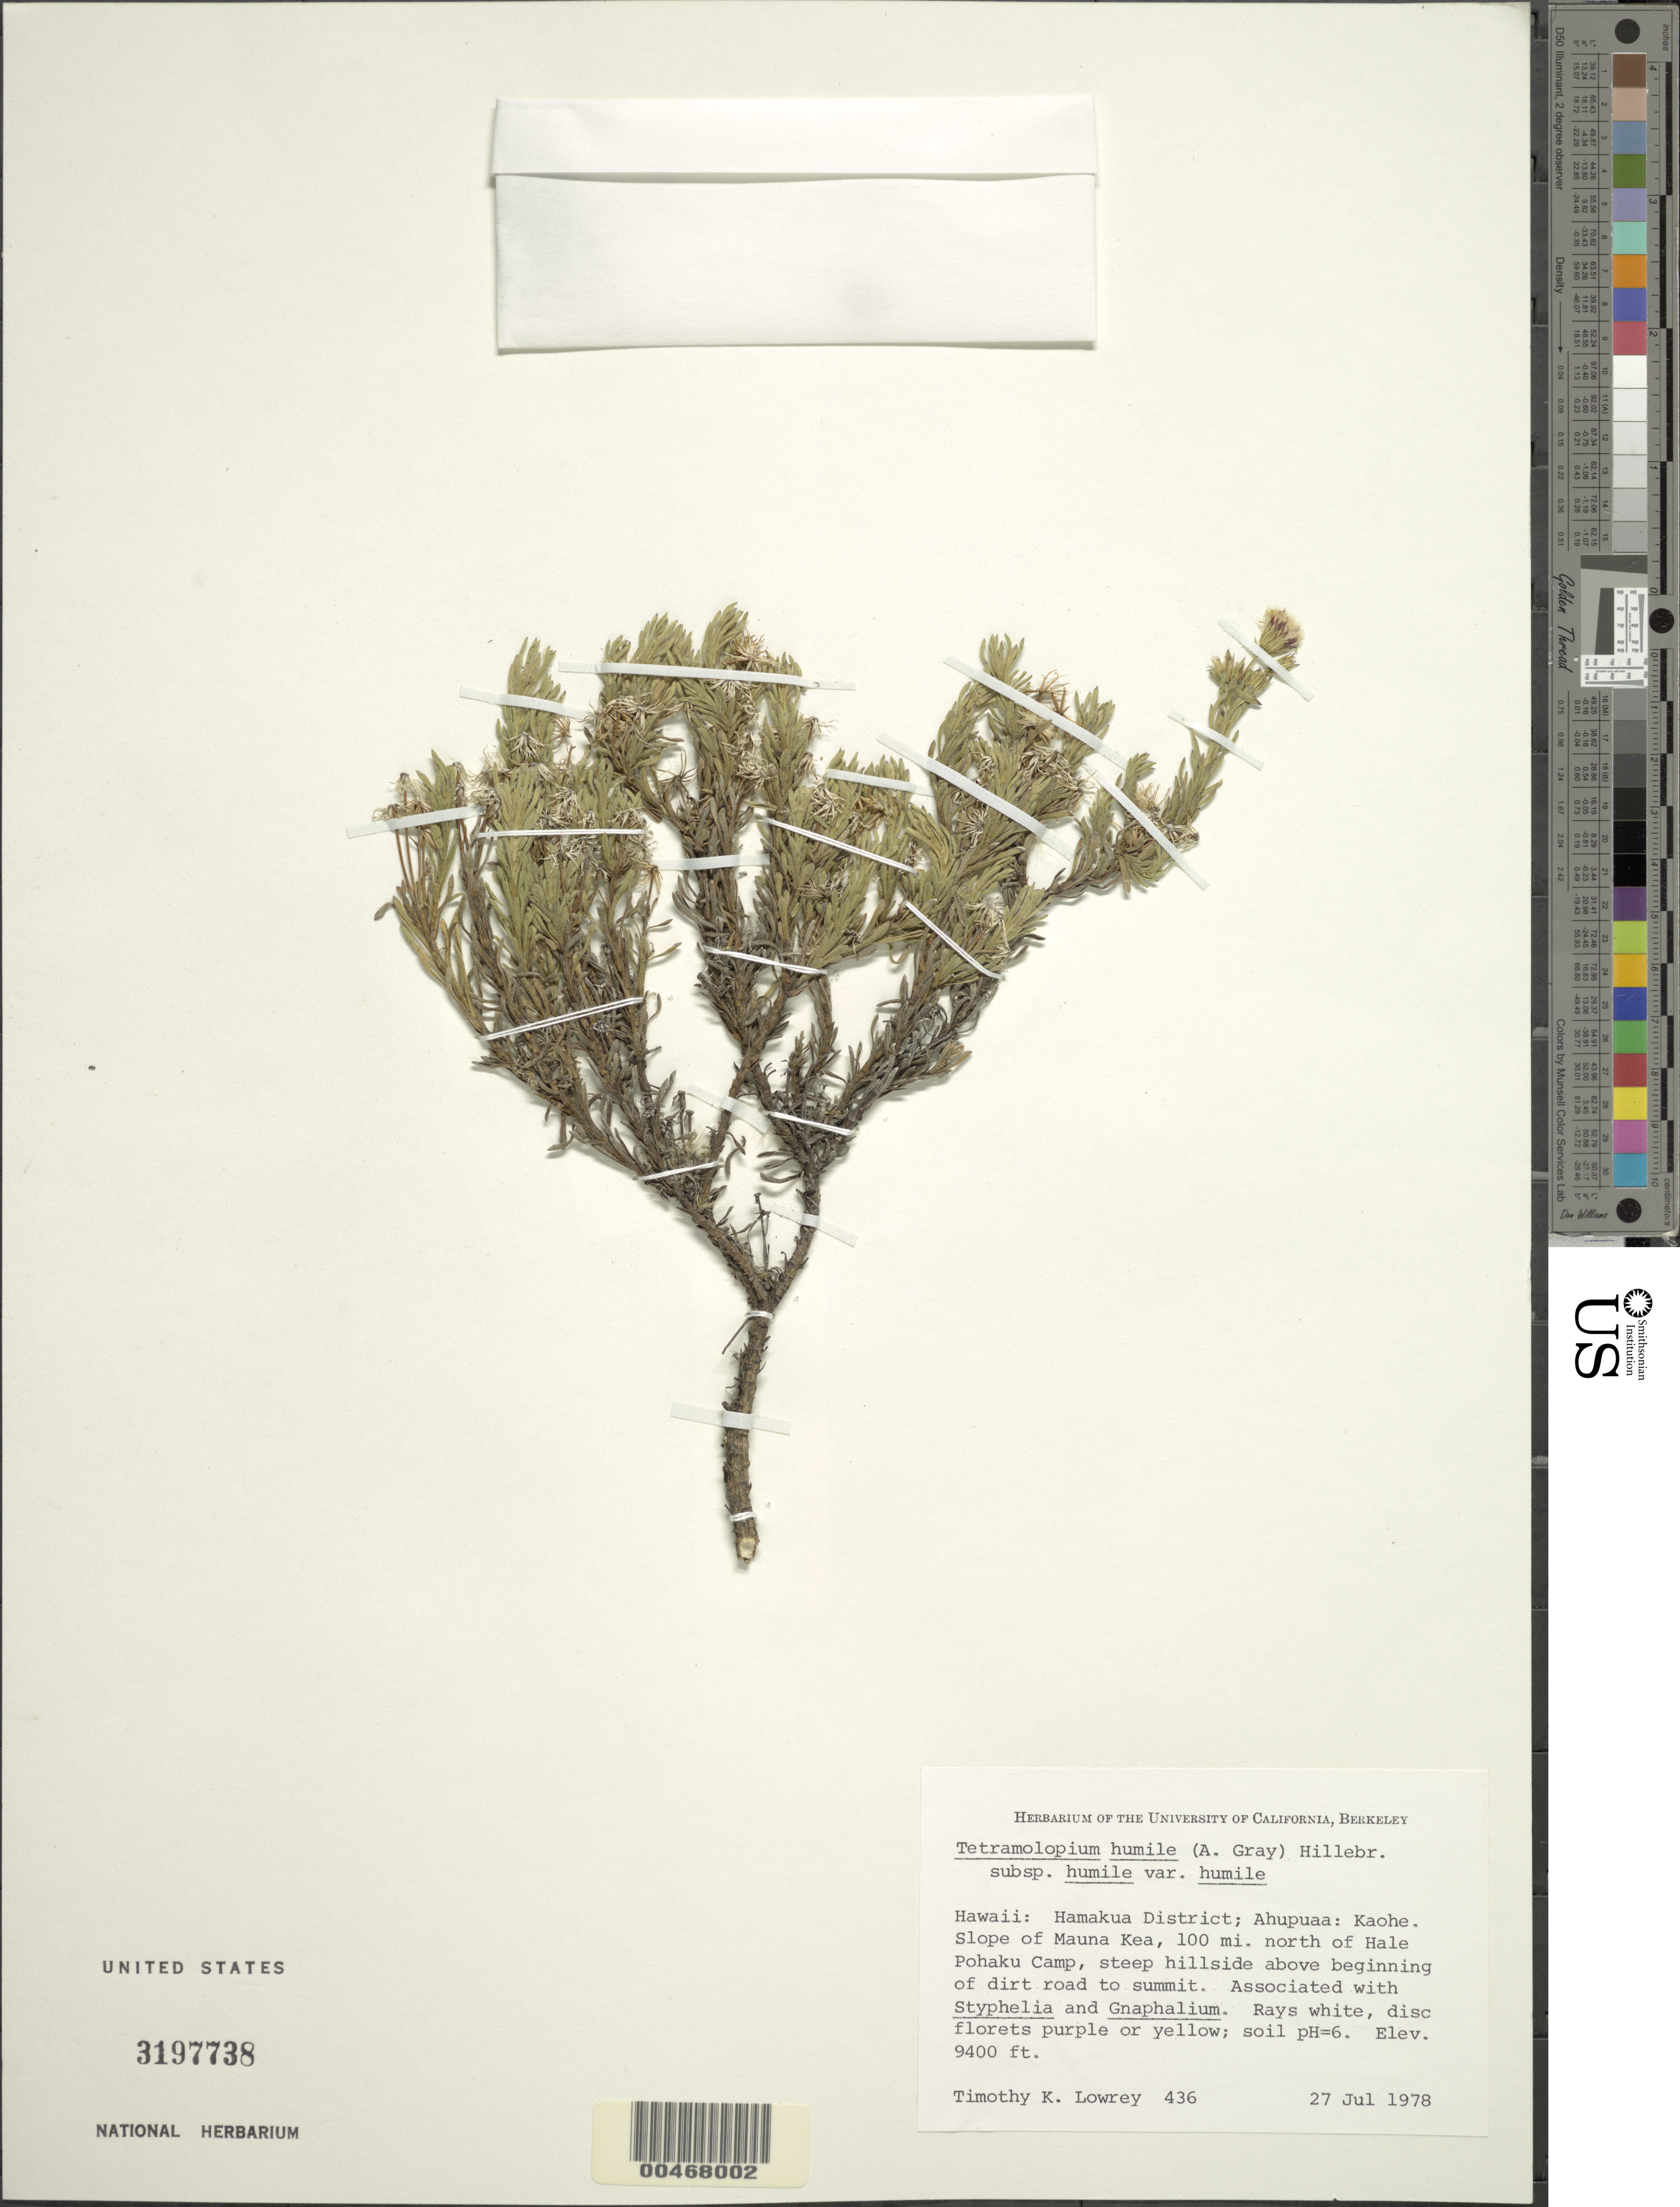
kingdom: Plantae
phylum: Tracheophyta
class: Magnoliopsida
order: Asterales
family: Asteraceae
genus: Tetramolopium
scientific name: Tetramolopium humile subsp. humile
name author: (A. Gray) Hillebr.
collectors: T. K. Lowrey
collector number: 436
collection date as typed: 27 Jul 1978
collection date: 1978-07-27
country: United States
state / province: Hawaii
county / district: Hawaii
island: Hawaii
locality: Hamakua Dist., Ahupuaa: Kaohe, slope of Mauna Kea, 100 mi N of Hale Pohaku Camp, steep hillside above beginning of dirt road ...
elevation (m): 2865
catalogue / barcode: US 3197738